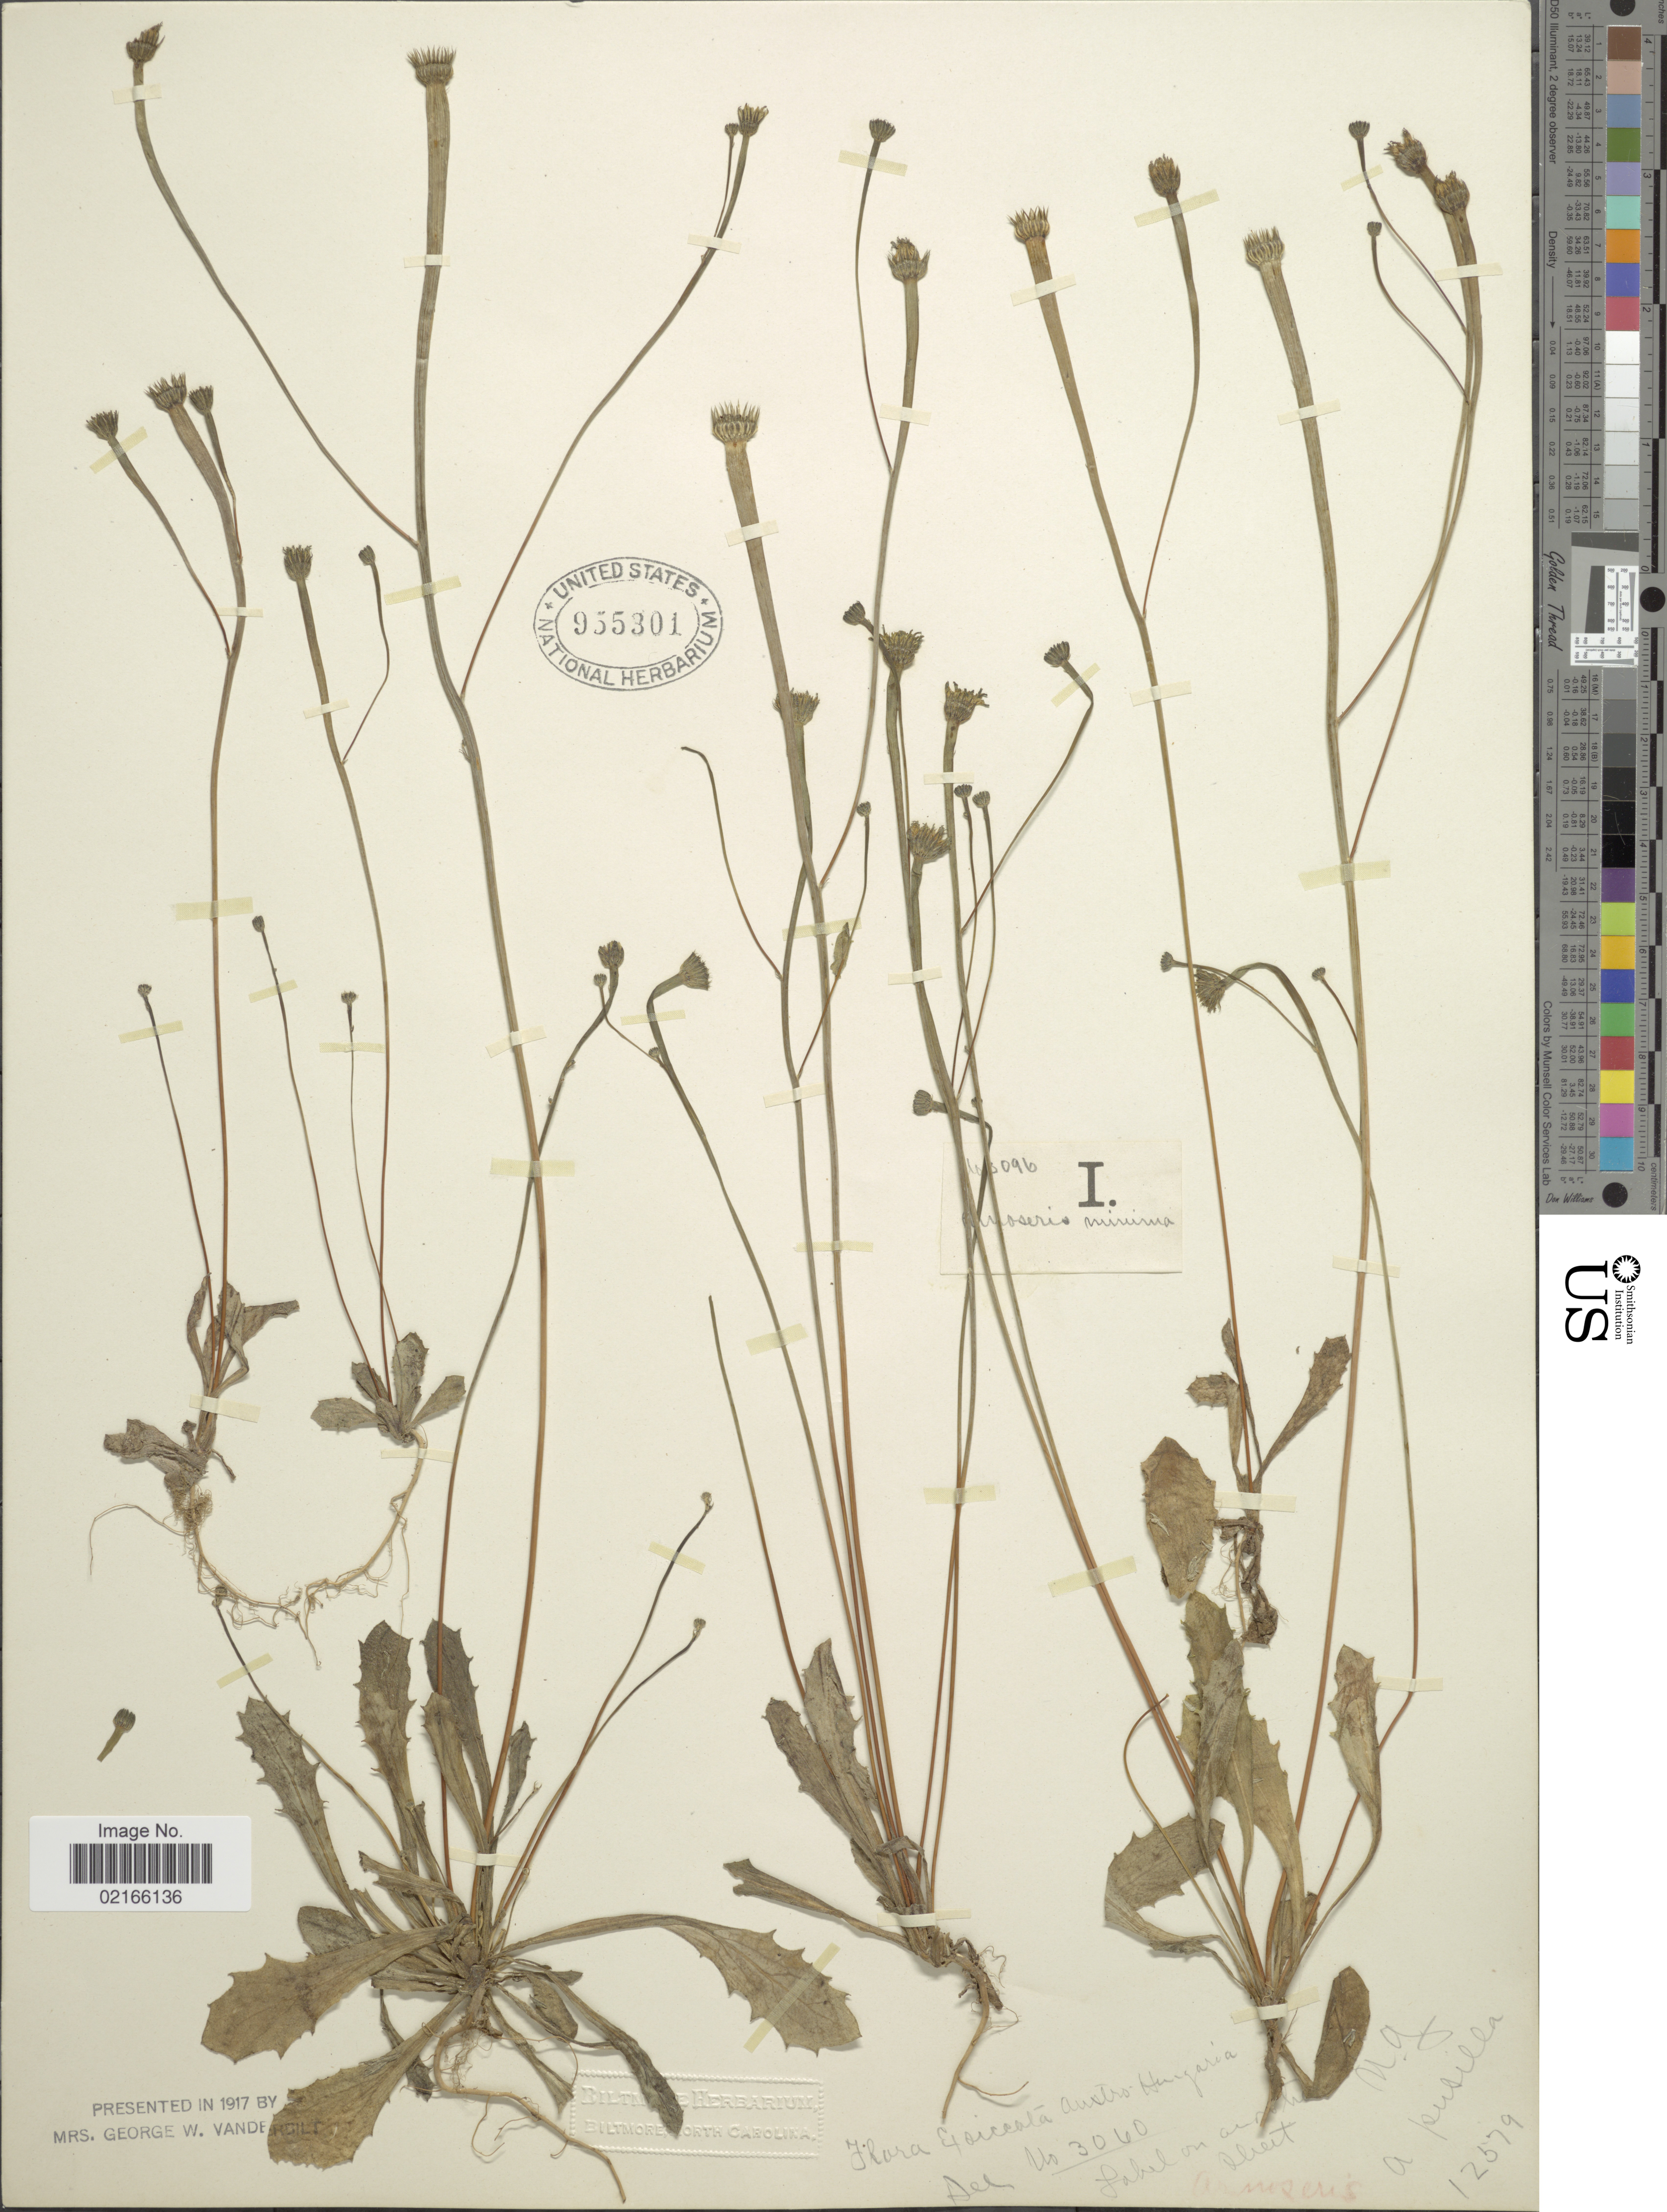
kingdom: Plantae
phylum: Tracheophyta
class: Magnoliopsida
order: Asterales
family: Asteraceae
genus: Arnoseris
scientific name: Arnoseris minima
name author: (L.) Schweigg. & Körte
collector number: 3060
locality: Austro Hungaria, lake on north [interpreted]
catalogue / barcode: US 955301